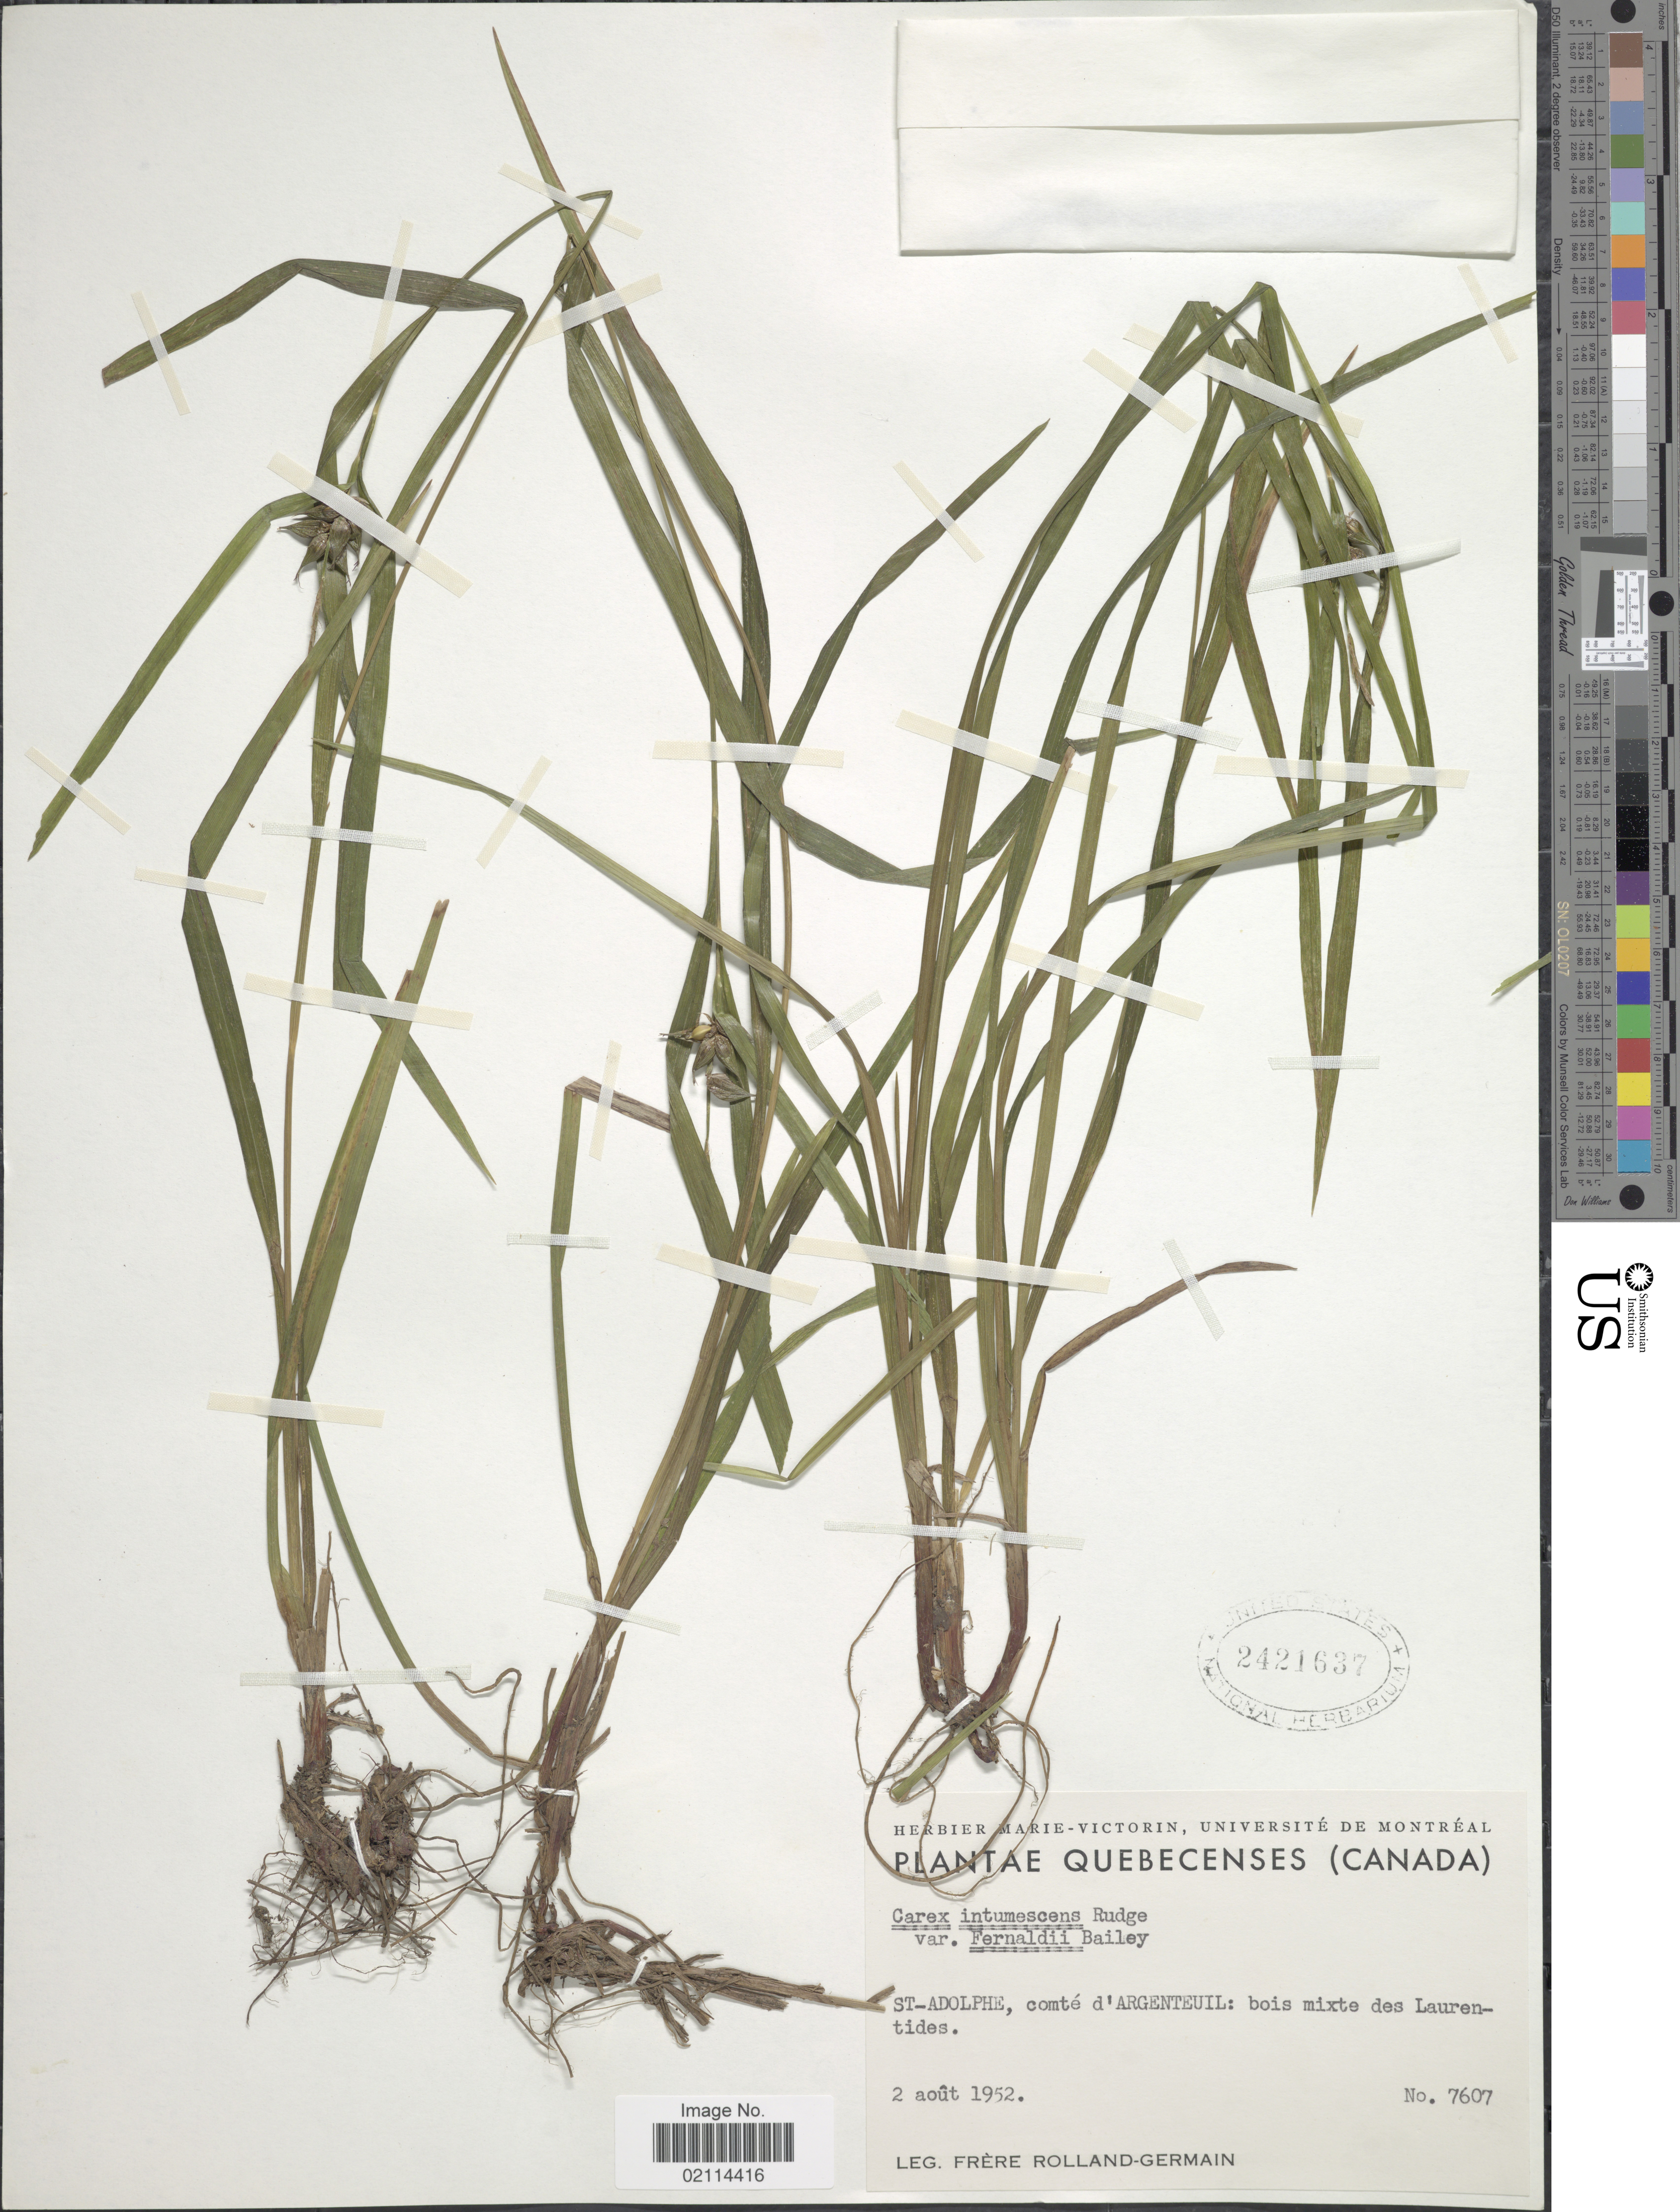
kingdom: Plantae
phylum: Tracheophyta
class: Liliopsida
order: Poales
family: Cyperaceae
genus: Carex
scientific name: Carex intumescens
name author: Rudge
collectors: Rolland-Germain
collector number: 7607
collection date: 1952-08-02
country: Canada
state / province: Quebec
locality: Quebecenses, St-Adolphe, comte d'Argenteuil: bois mixte des Laurentides.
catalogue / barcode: US 2421637